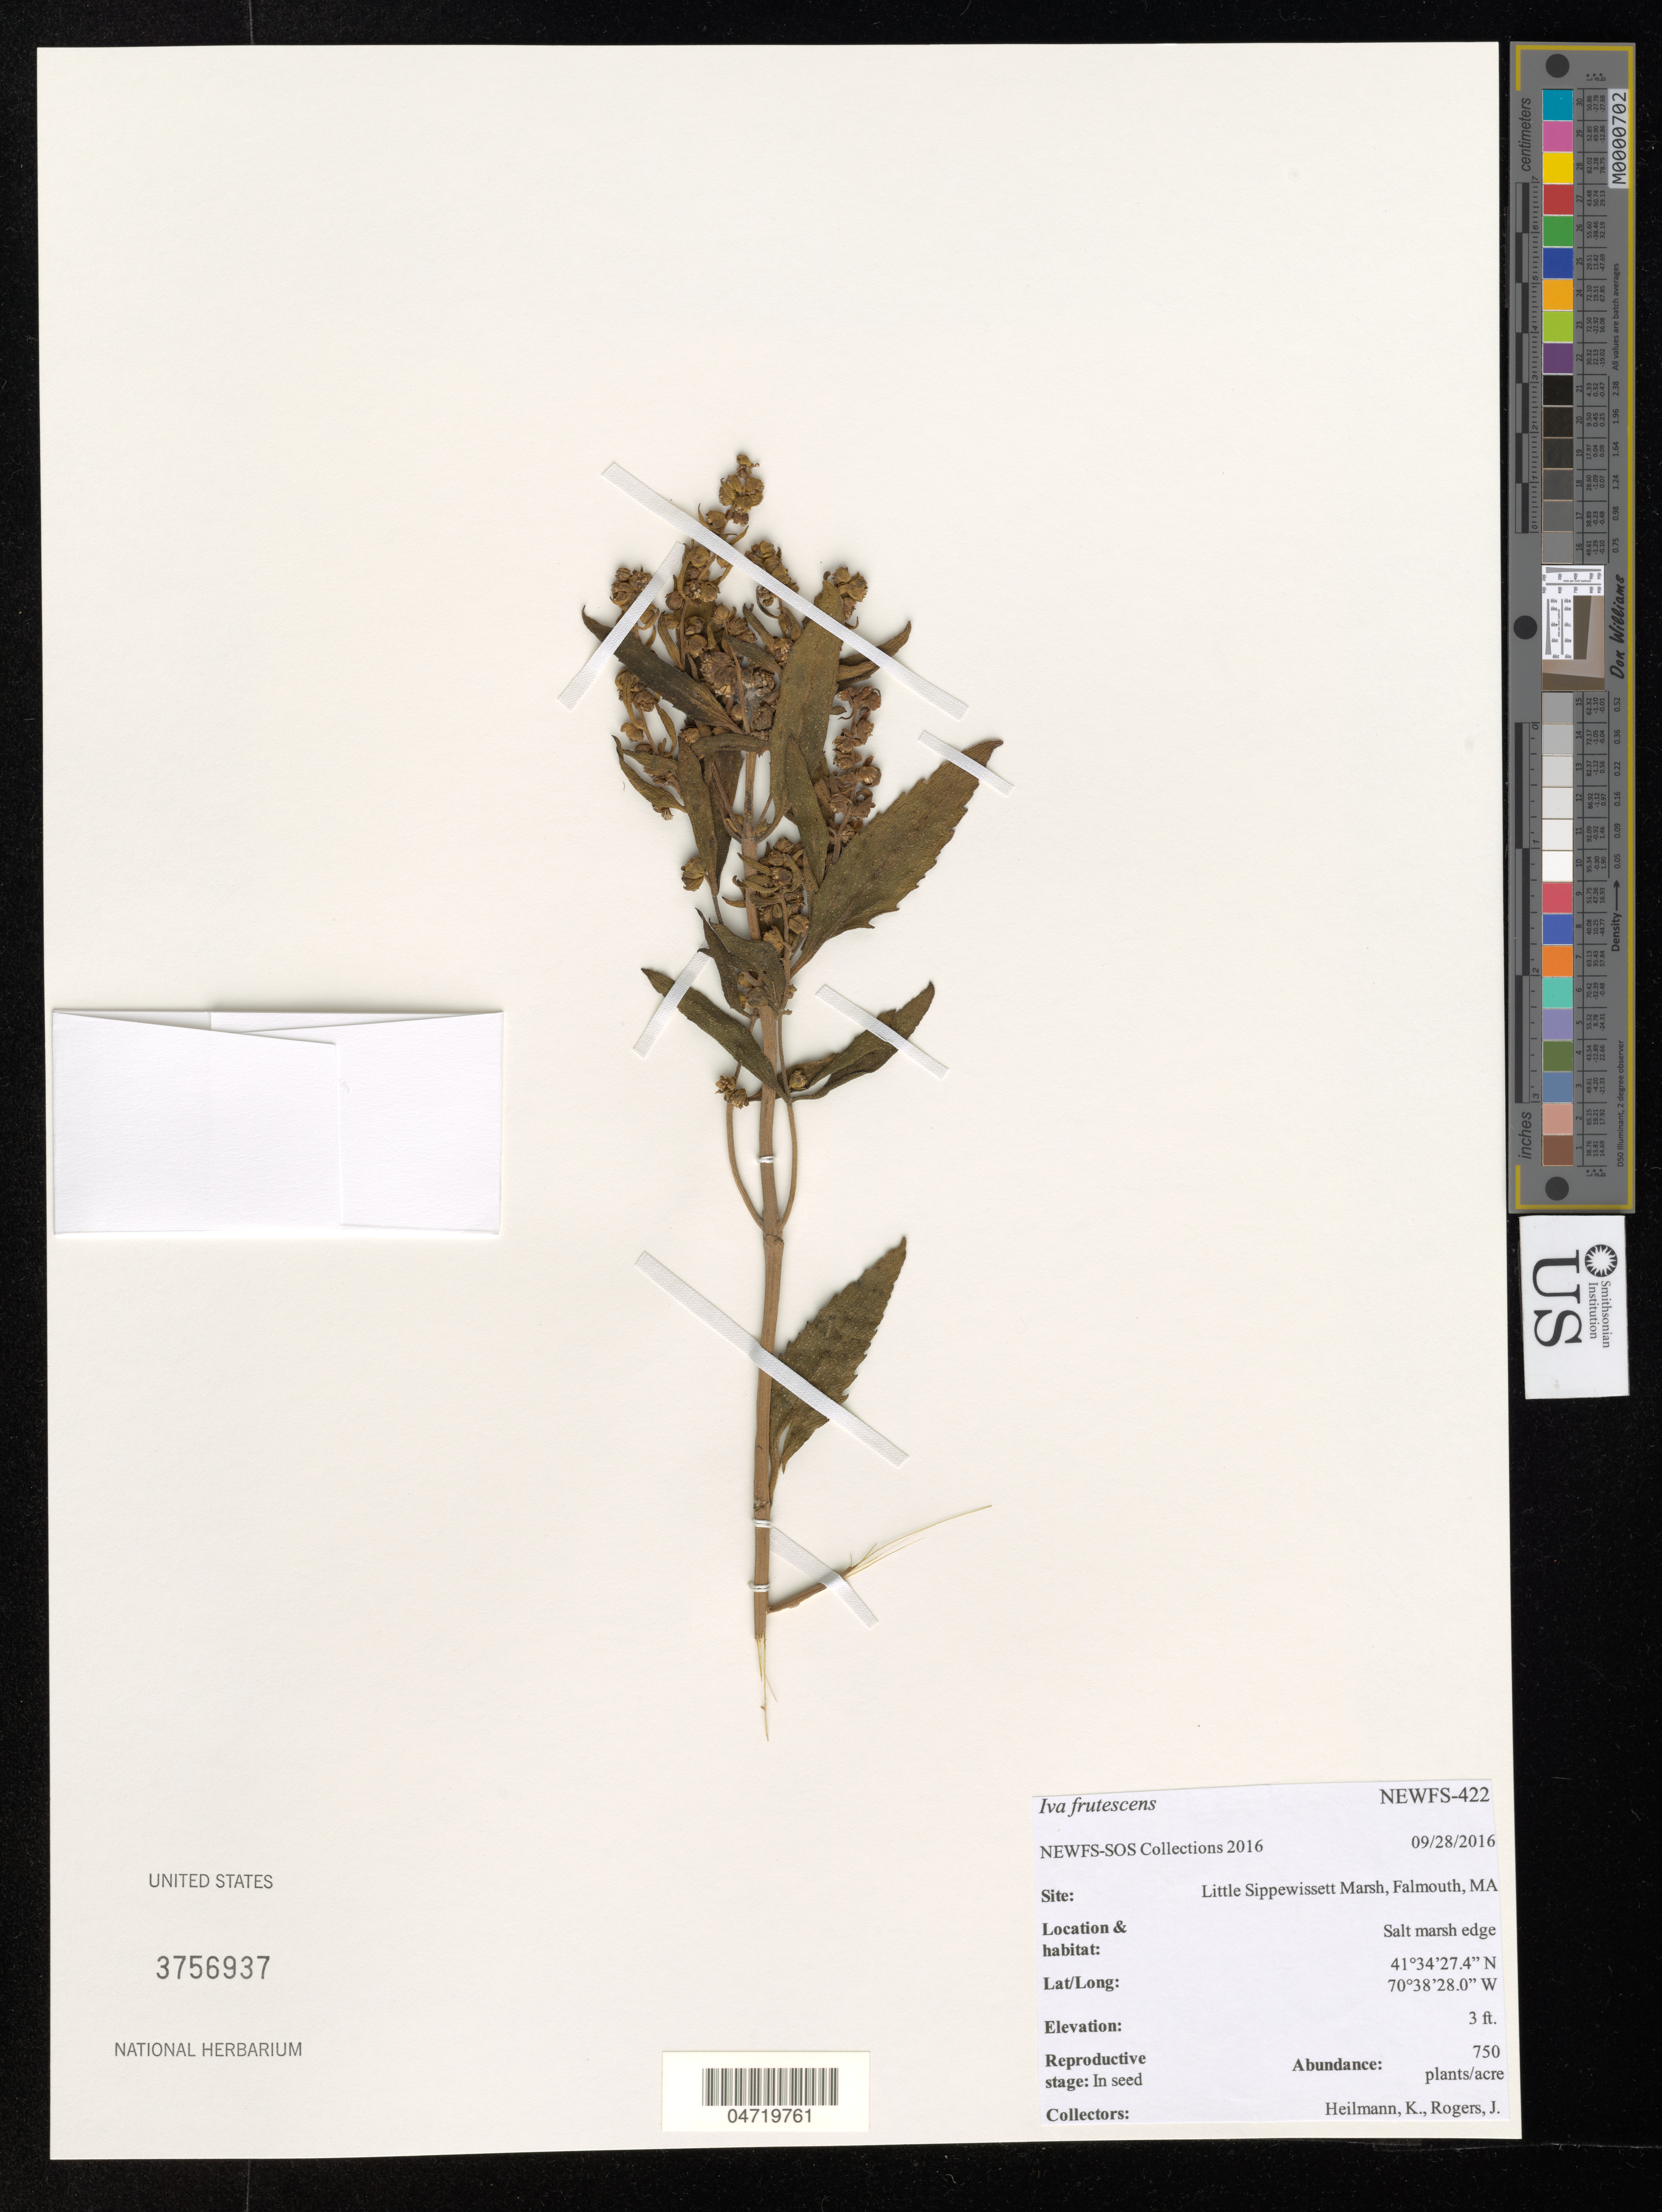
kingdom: Plantae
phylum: Tracheophyta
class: Magnoliopsida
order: Asterales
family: Asteraceae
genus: Iva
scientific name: Iva frutescens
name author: L.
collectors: J. Rogers & K. Heilmann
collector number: NEWFS-422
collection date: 2016-09-28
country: United States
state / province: Massachusetts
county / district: Barnstable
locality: Little Sippewissett Marsh, salt marsh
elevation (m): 1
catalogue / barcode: US 3756937